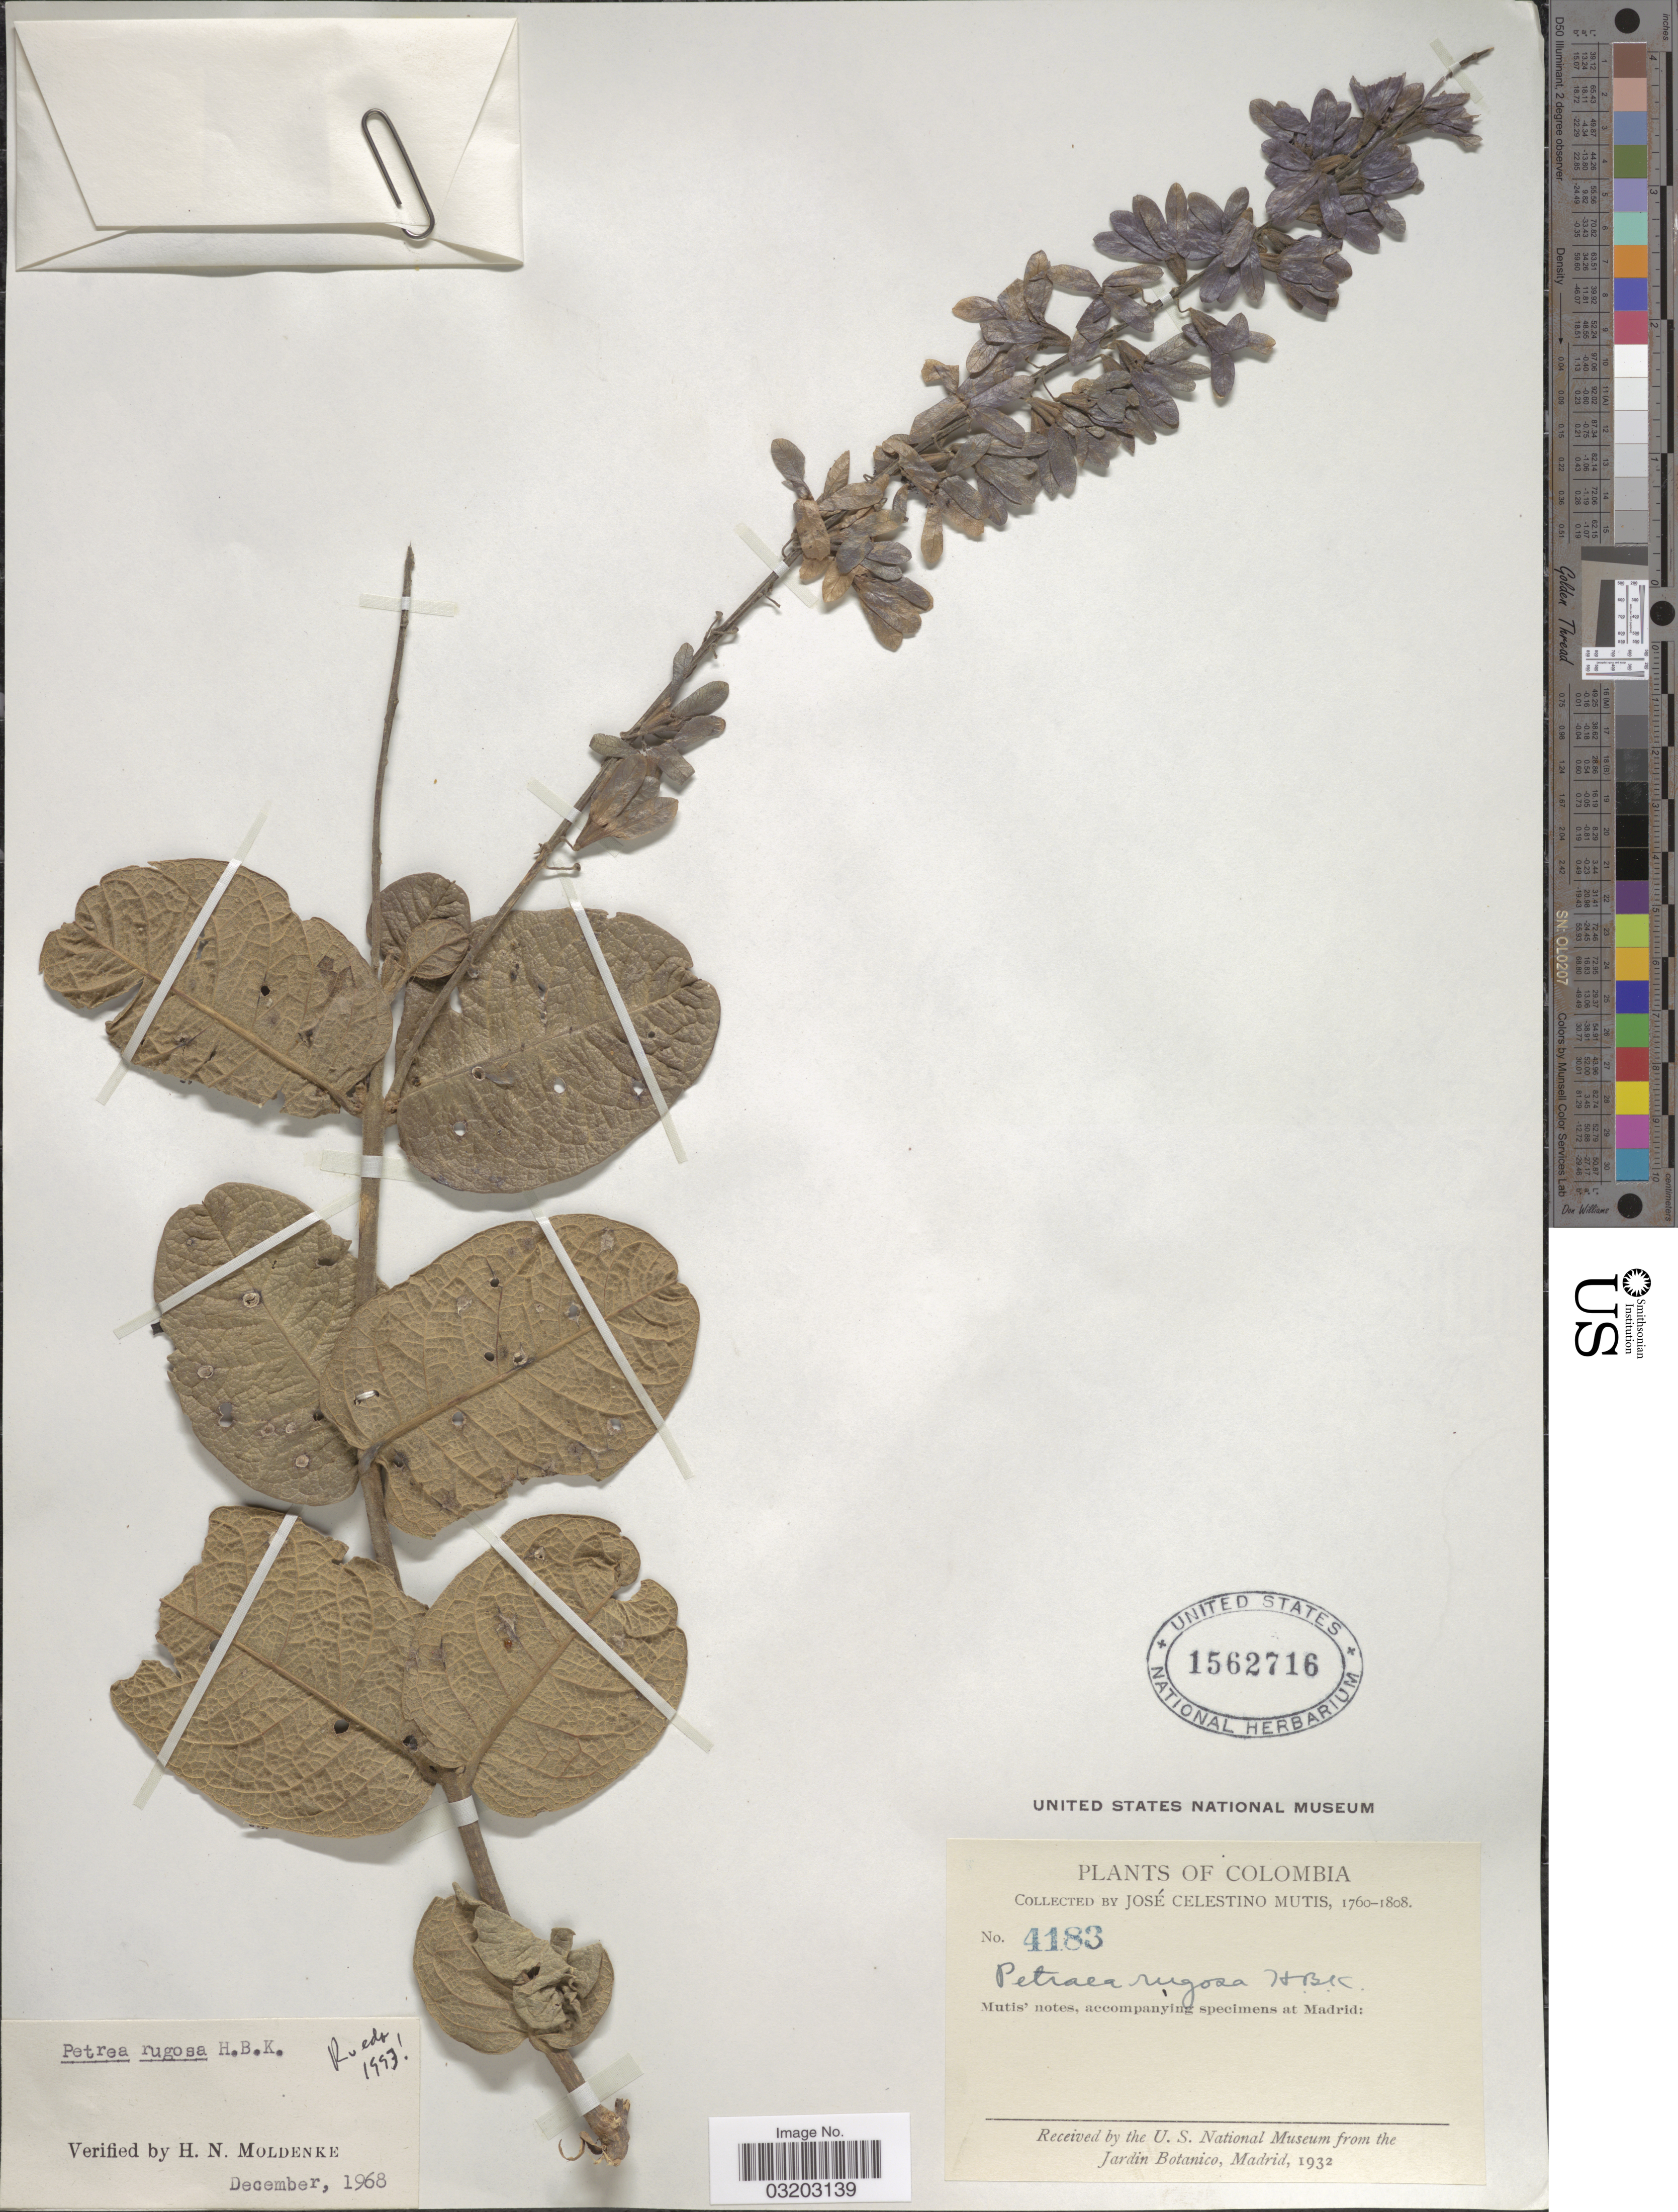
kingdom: Plantae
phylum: Tracheophyta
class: Magnoliopsida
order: Lamiales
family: Verbenaceae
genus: Petrea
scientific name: Petrea rugosa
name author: Kunth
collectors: J. C. B. Mutis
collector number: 4183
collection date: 1760/1808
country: Colombia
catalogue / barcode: US 1562716